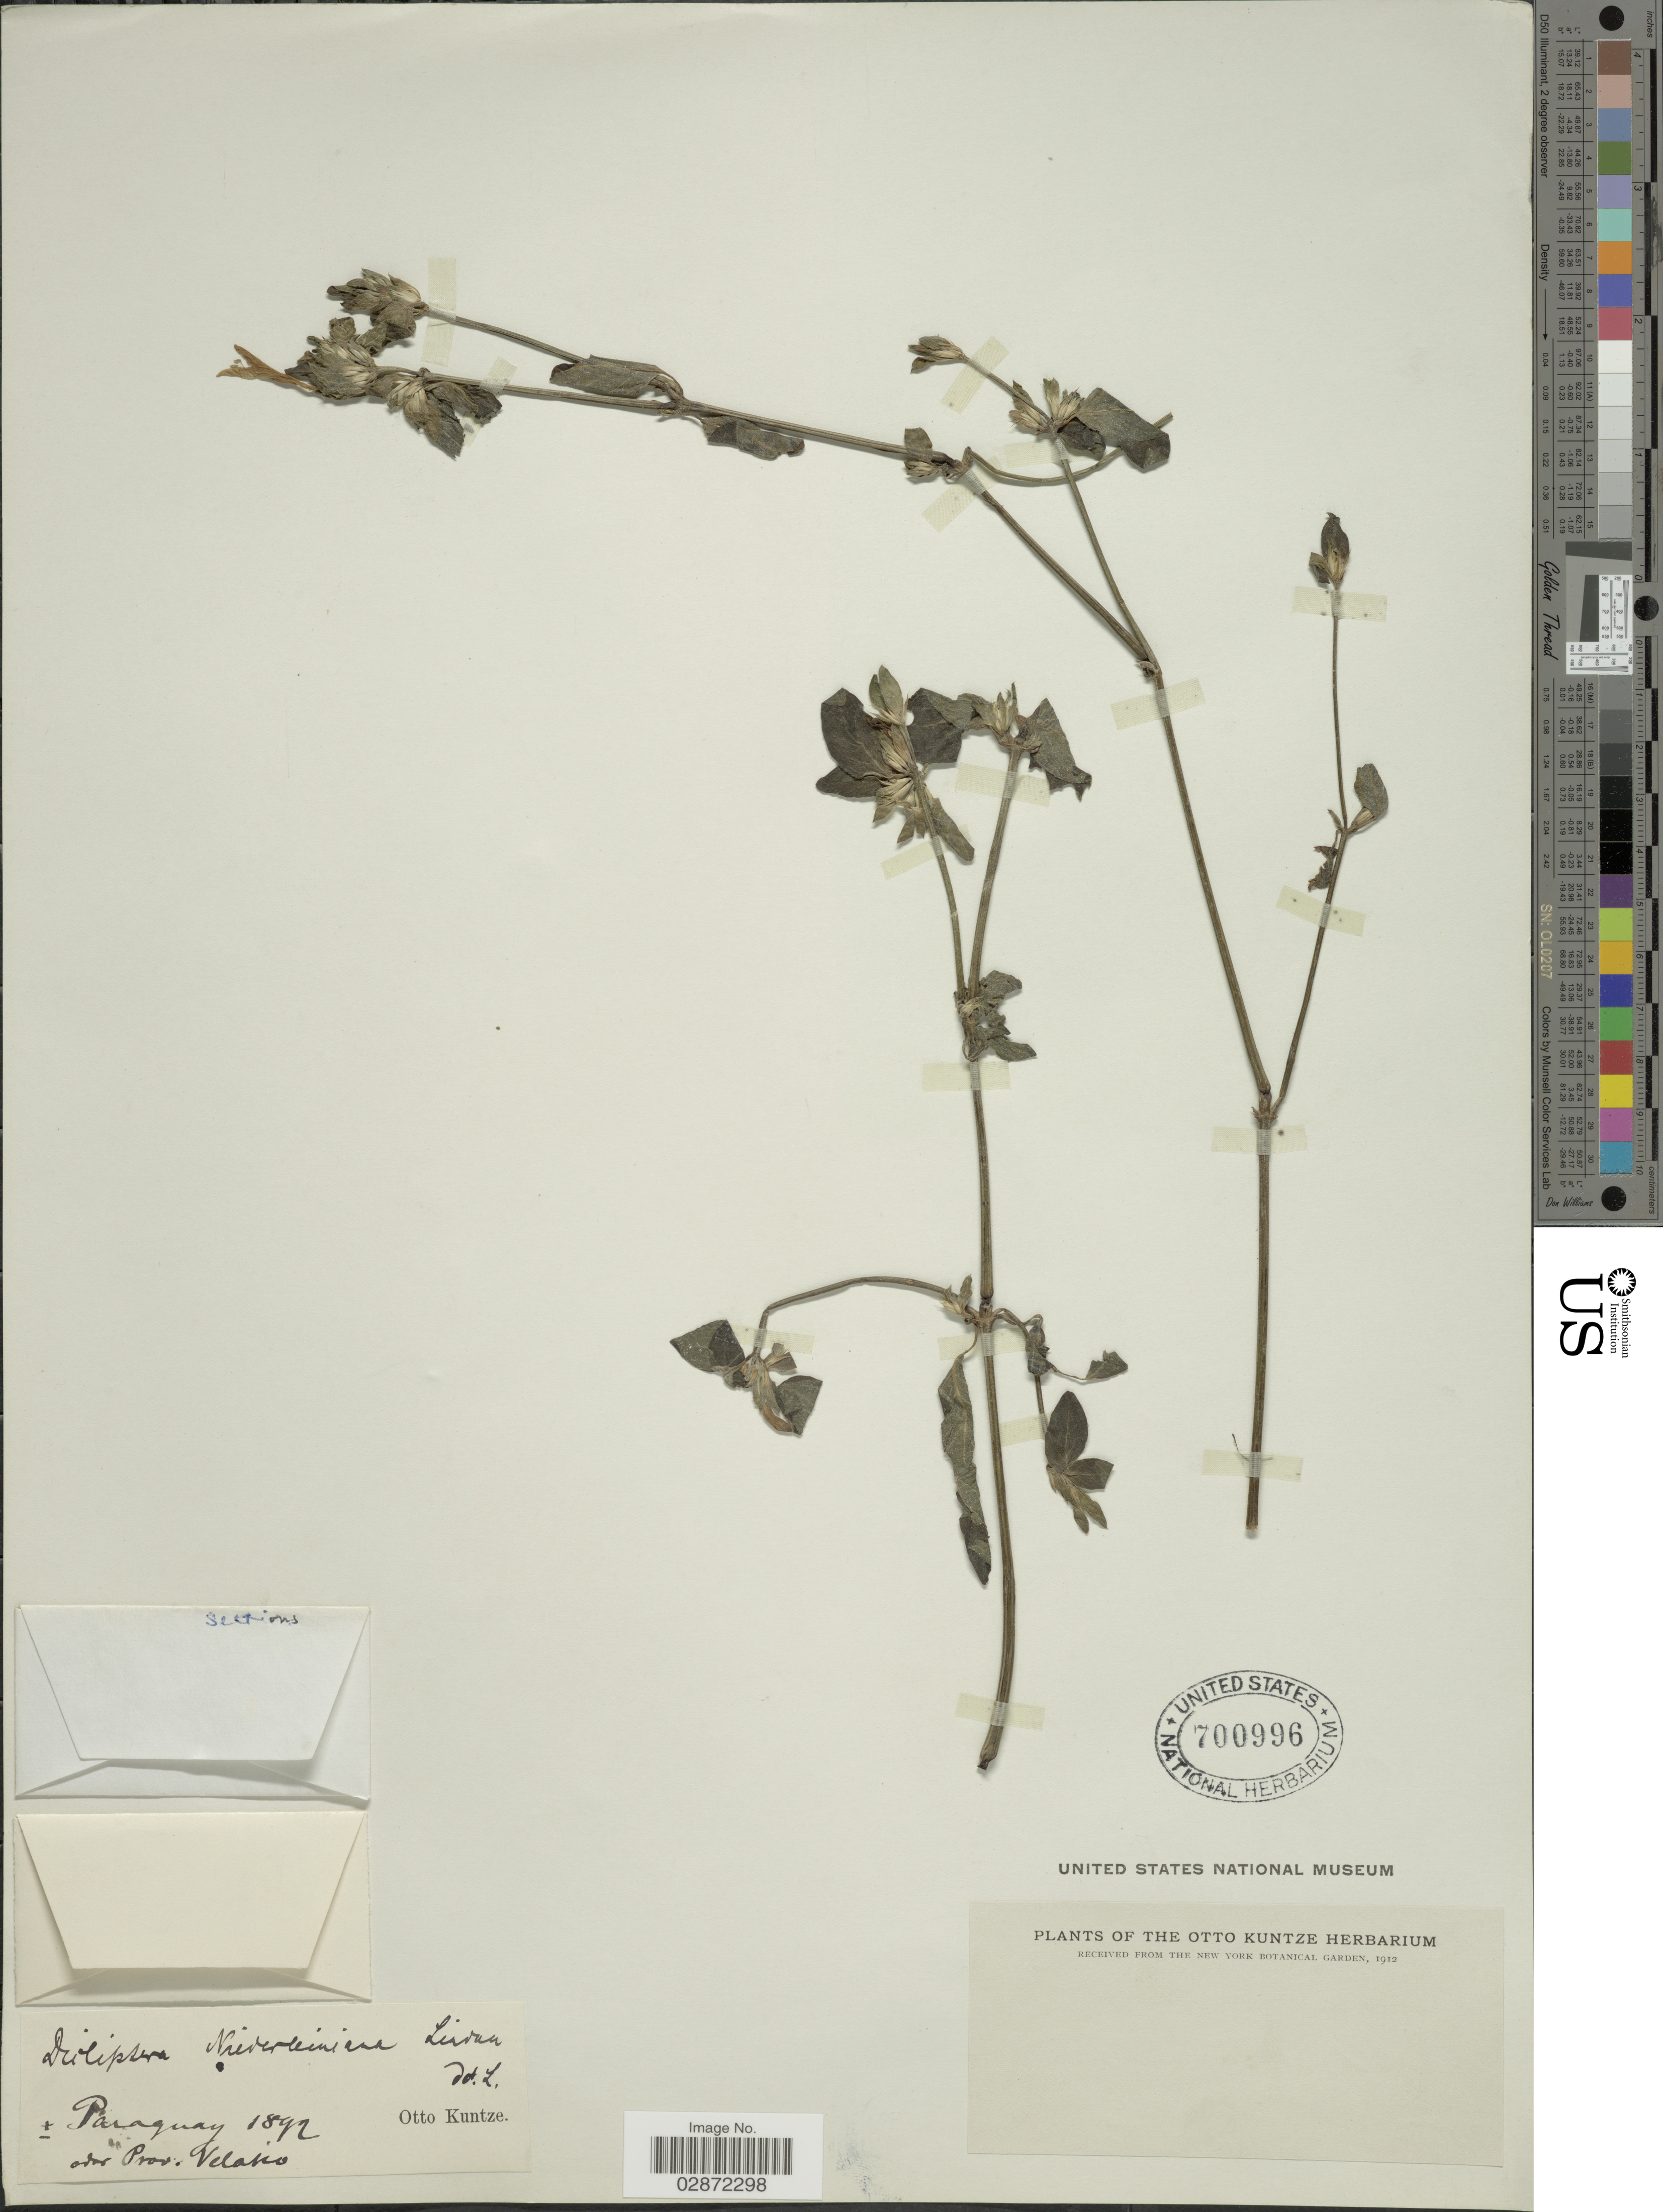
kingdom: Plantae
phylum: Tracheophyta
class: Magnoliopsida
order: Lamiales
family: Acanthaceae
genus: Dicliptera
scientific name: Dicliptera squarrosa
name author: Nees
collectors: C.E.O. Kuntze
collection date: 1892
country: Paraguay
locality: Prov. Velasio.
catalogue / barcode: US 700996